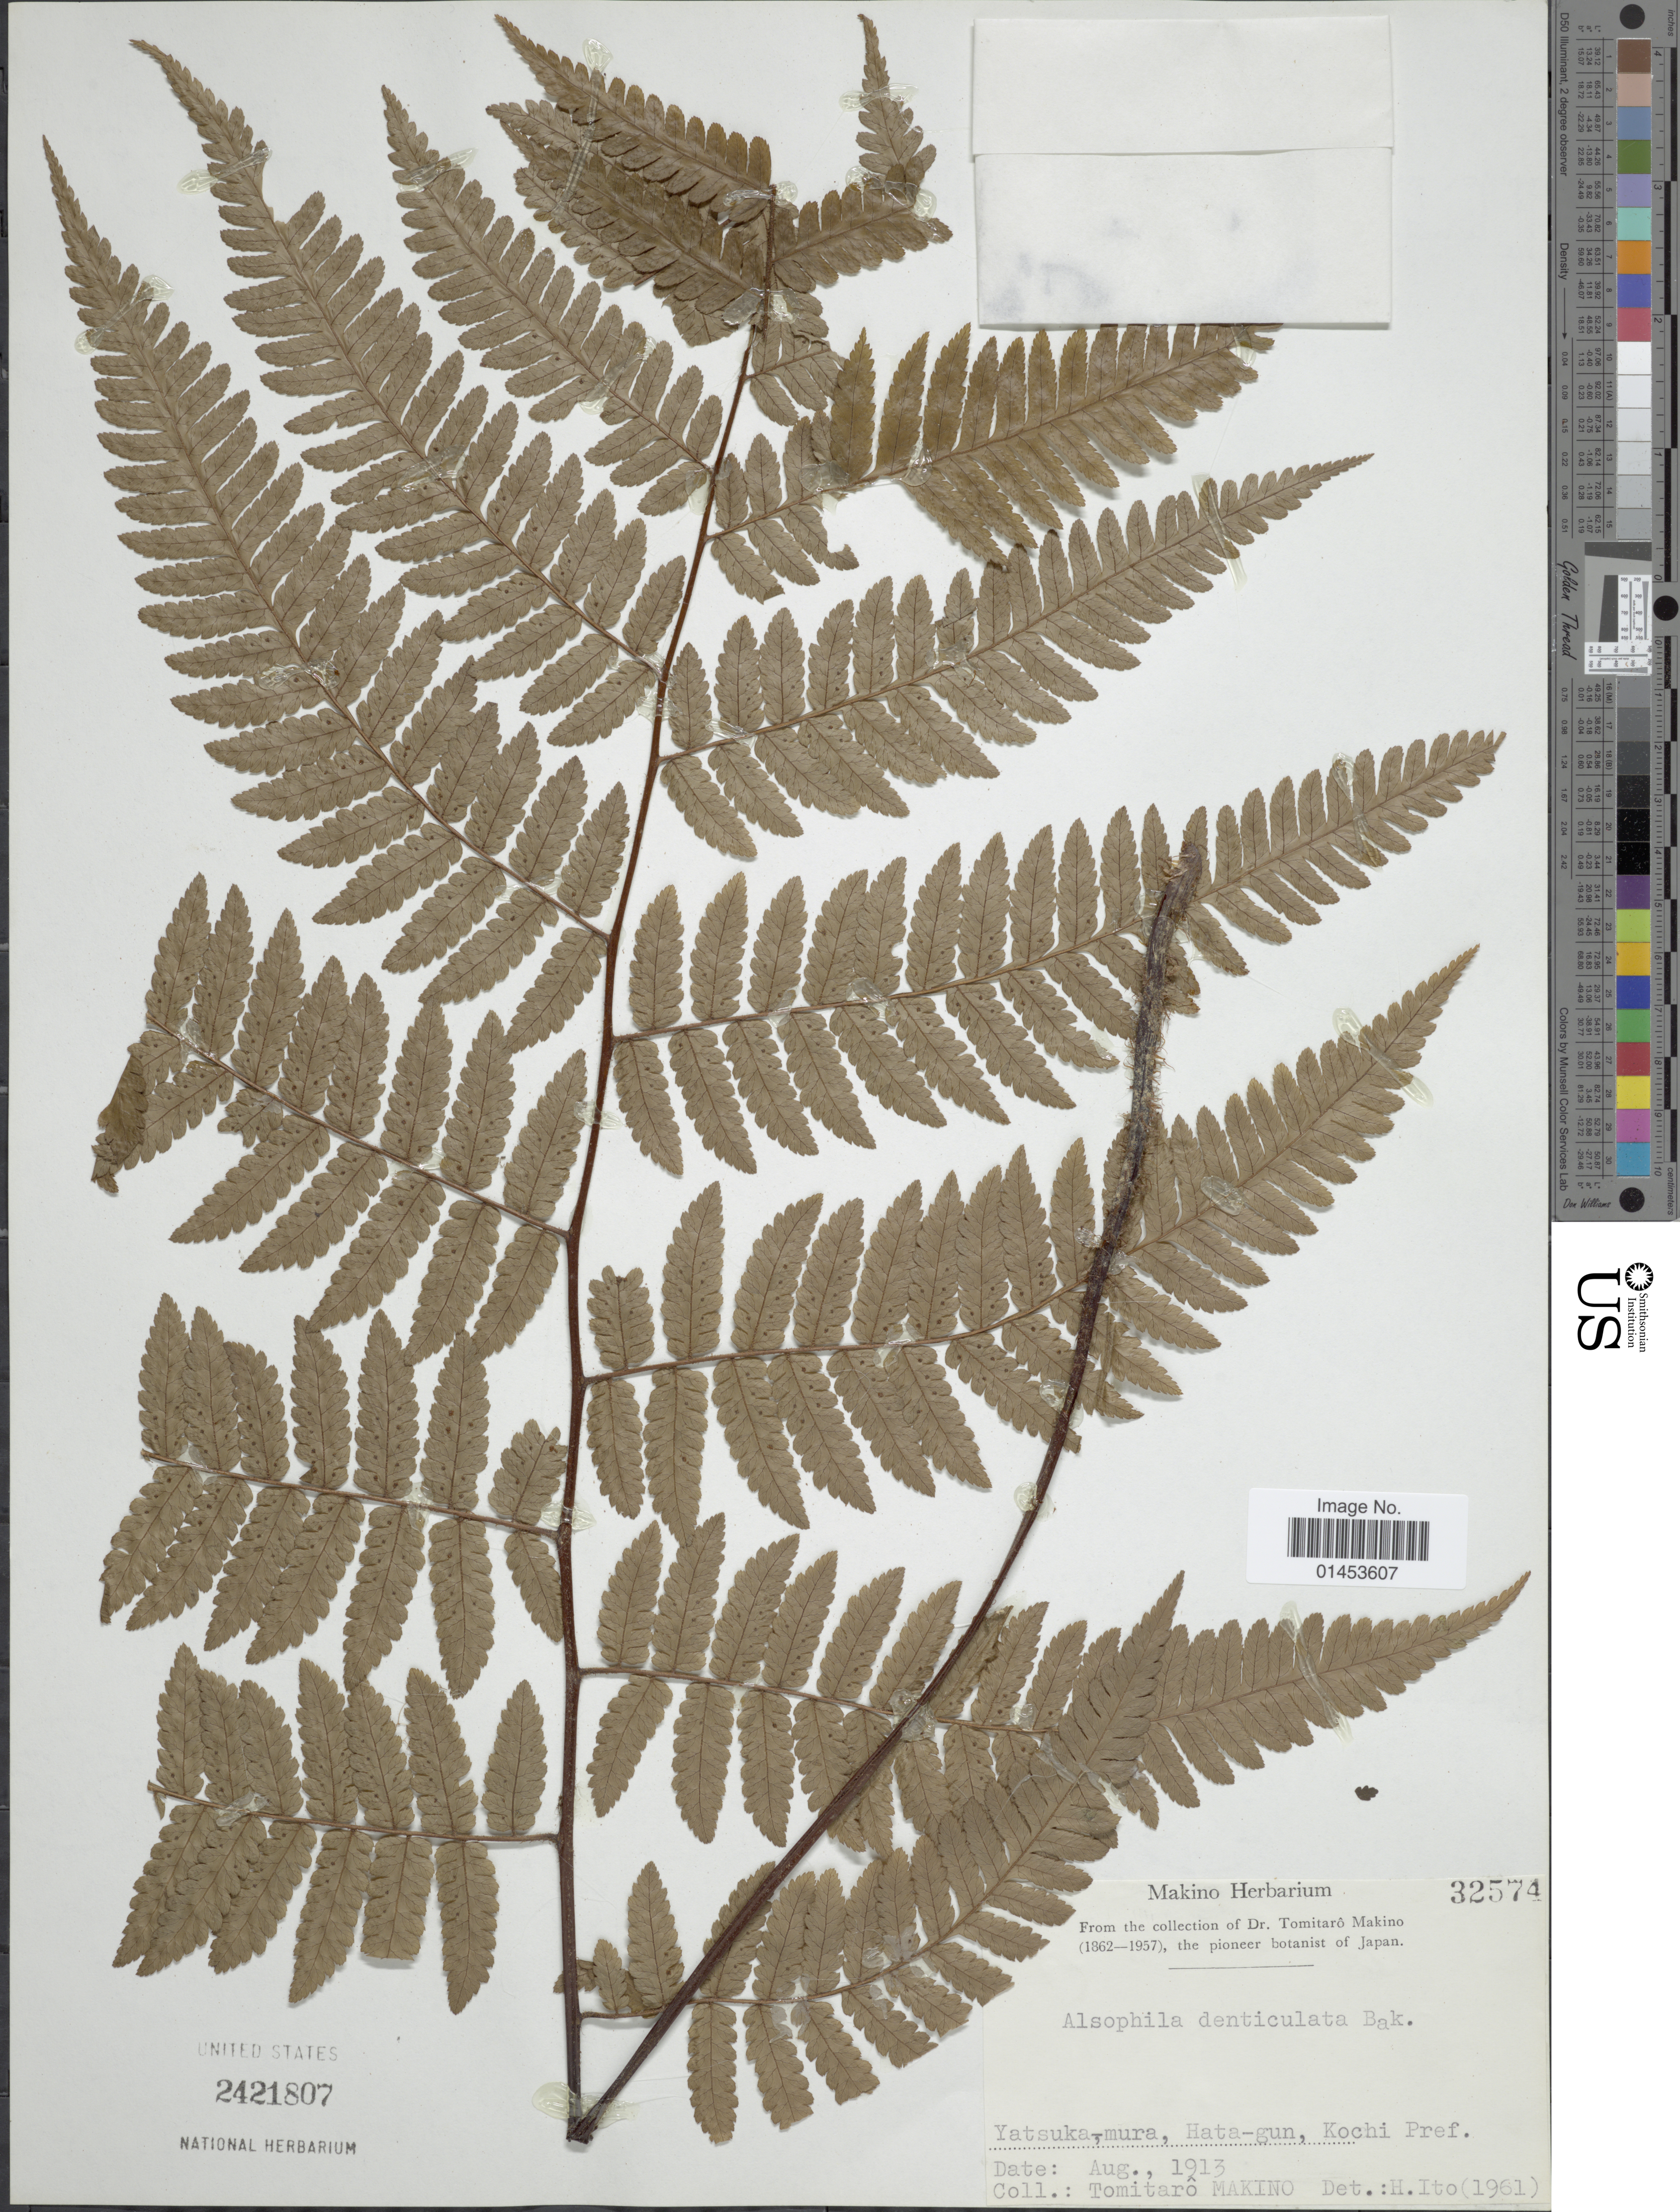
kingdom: Plantae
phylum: Tracheophyta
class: Polypodiopsida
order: Cyatheales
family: Cyatheaceae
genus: Cyathea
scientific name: Cyathea hancockii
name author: Copel.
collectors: T. Makino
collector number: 32574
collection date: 1913-08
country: Japan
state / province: Koti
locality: Yatsuka-mura, Hata-gun, Kochi pref.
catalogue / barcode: US 2421807